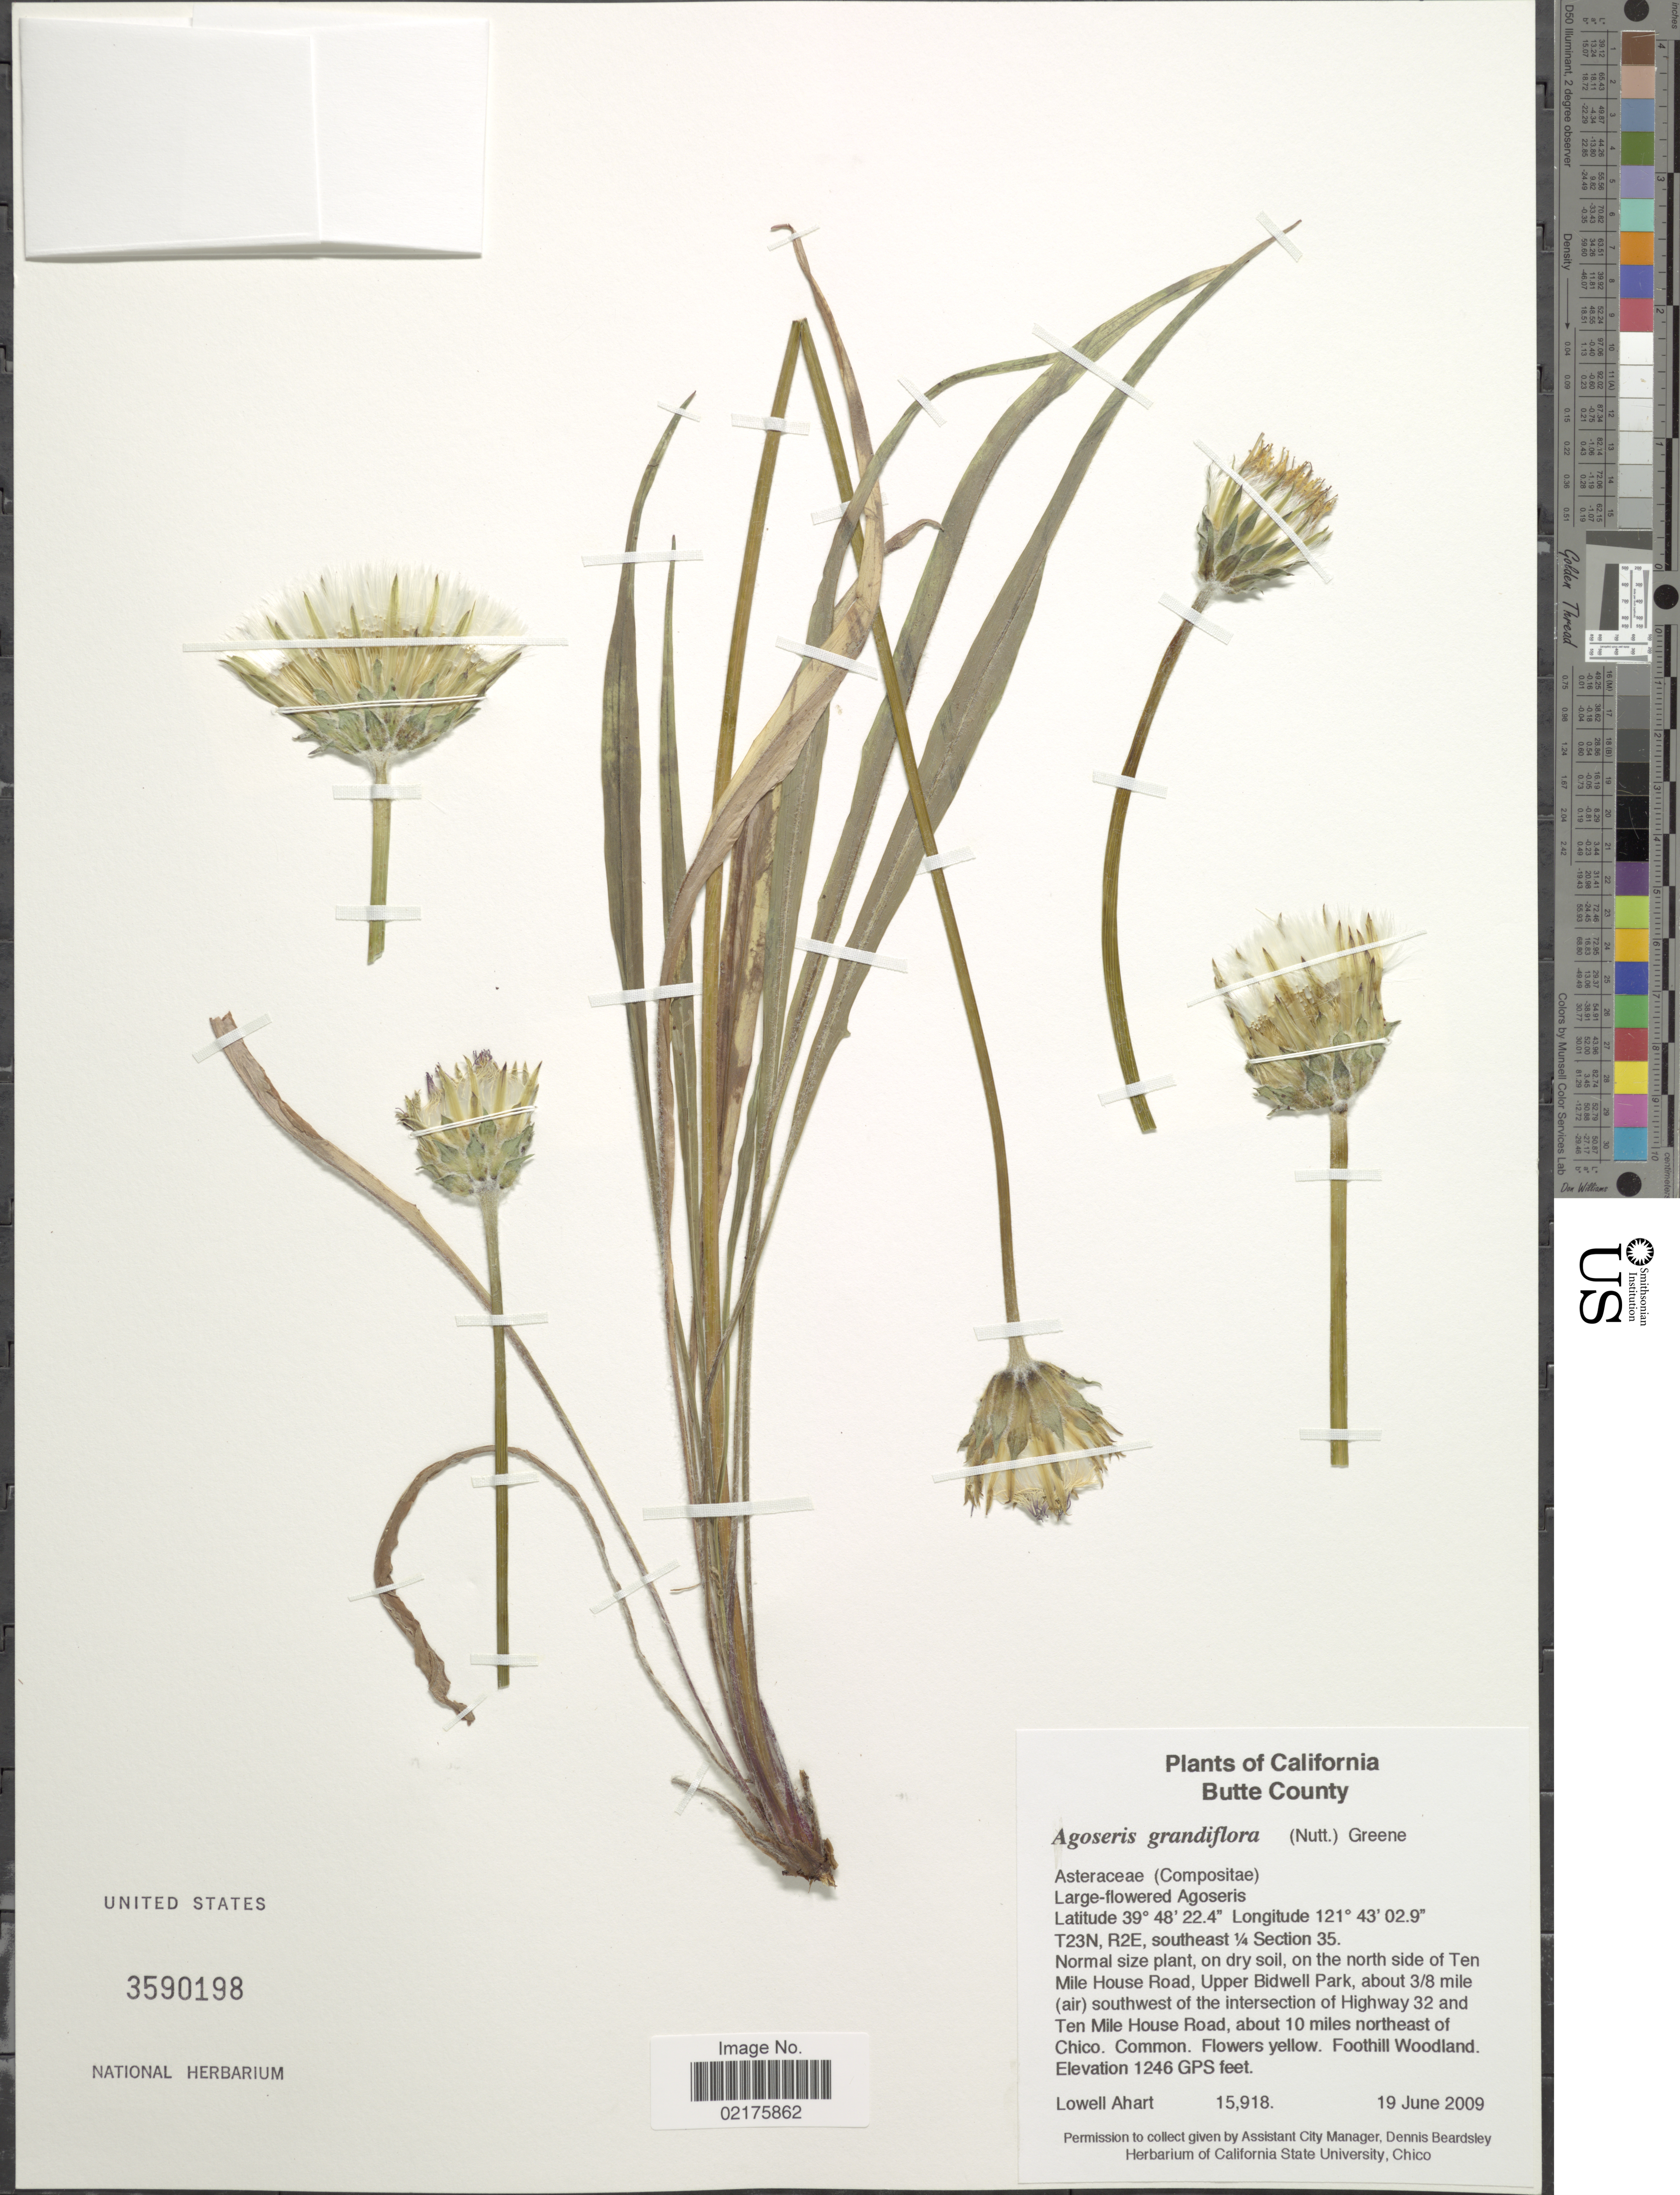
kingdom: Plantae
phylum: Tracheophyta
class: Magnoliopsida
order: Asterales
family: Asteraceae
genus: Agoseris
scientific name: Agoseris grandiflora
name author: (Nutt.) Greene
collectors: L. Ahart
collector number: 15918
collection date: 2009-06-19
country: United States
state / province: California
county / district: Butte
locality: Butte County, T23N, R2E., southeast ¼ Section 35, on the north side of Ten Mile House Road, Upper Bidwell Park, about 3/8 mile (air) southwest of the intersection of Highway 32 and Ten Mile House Road, about 10 miles northeast of Chico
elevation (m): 380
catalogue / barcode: US 3590198